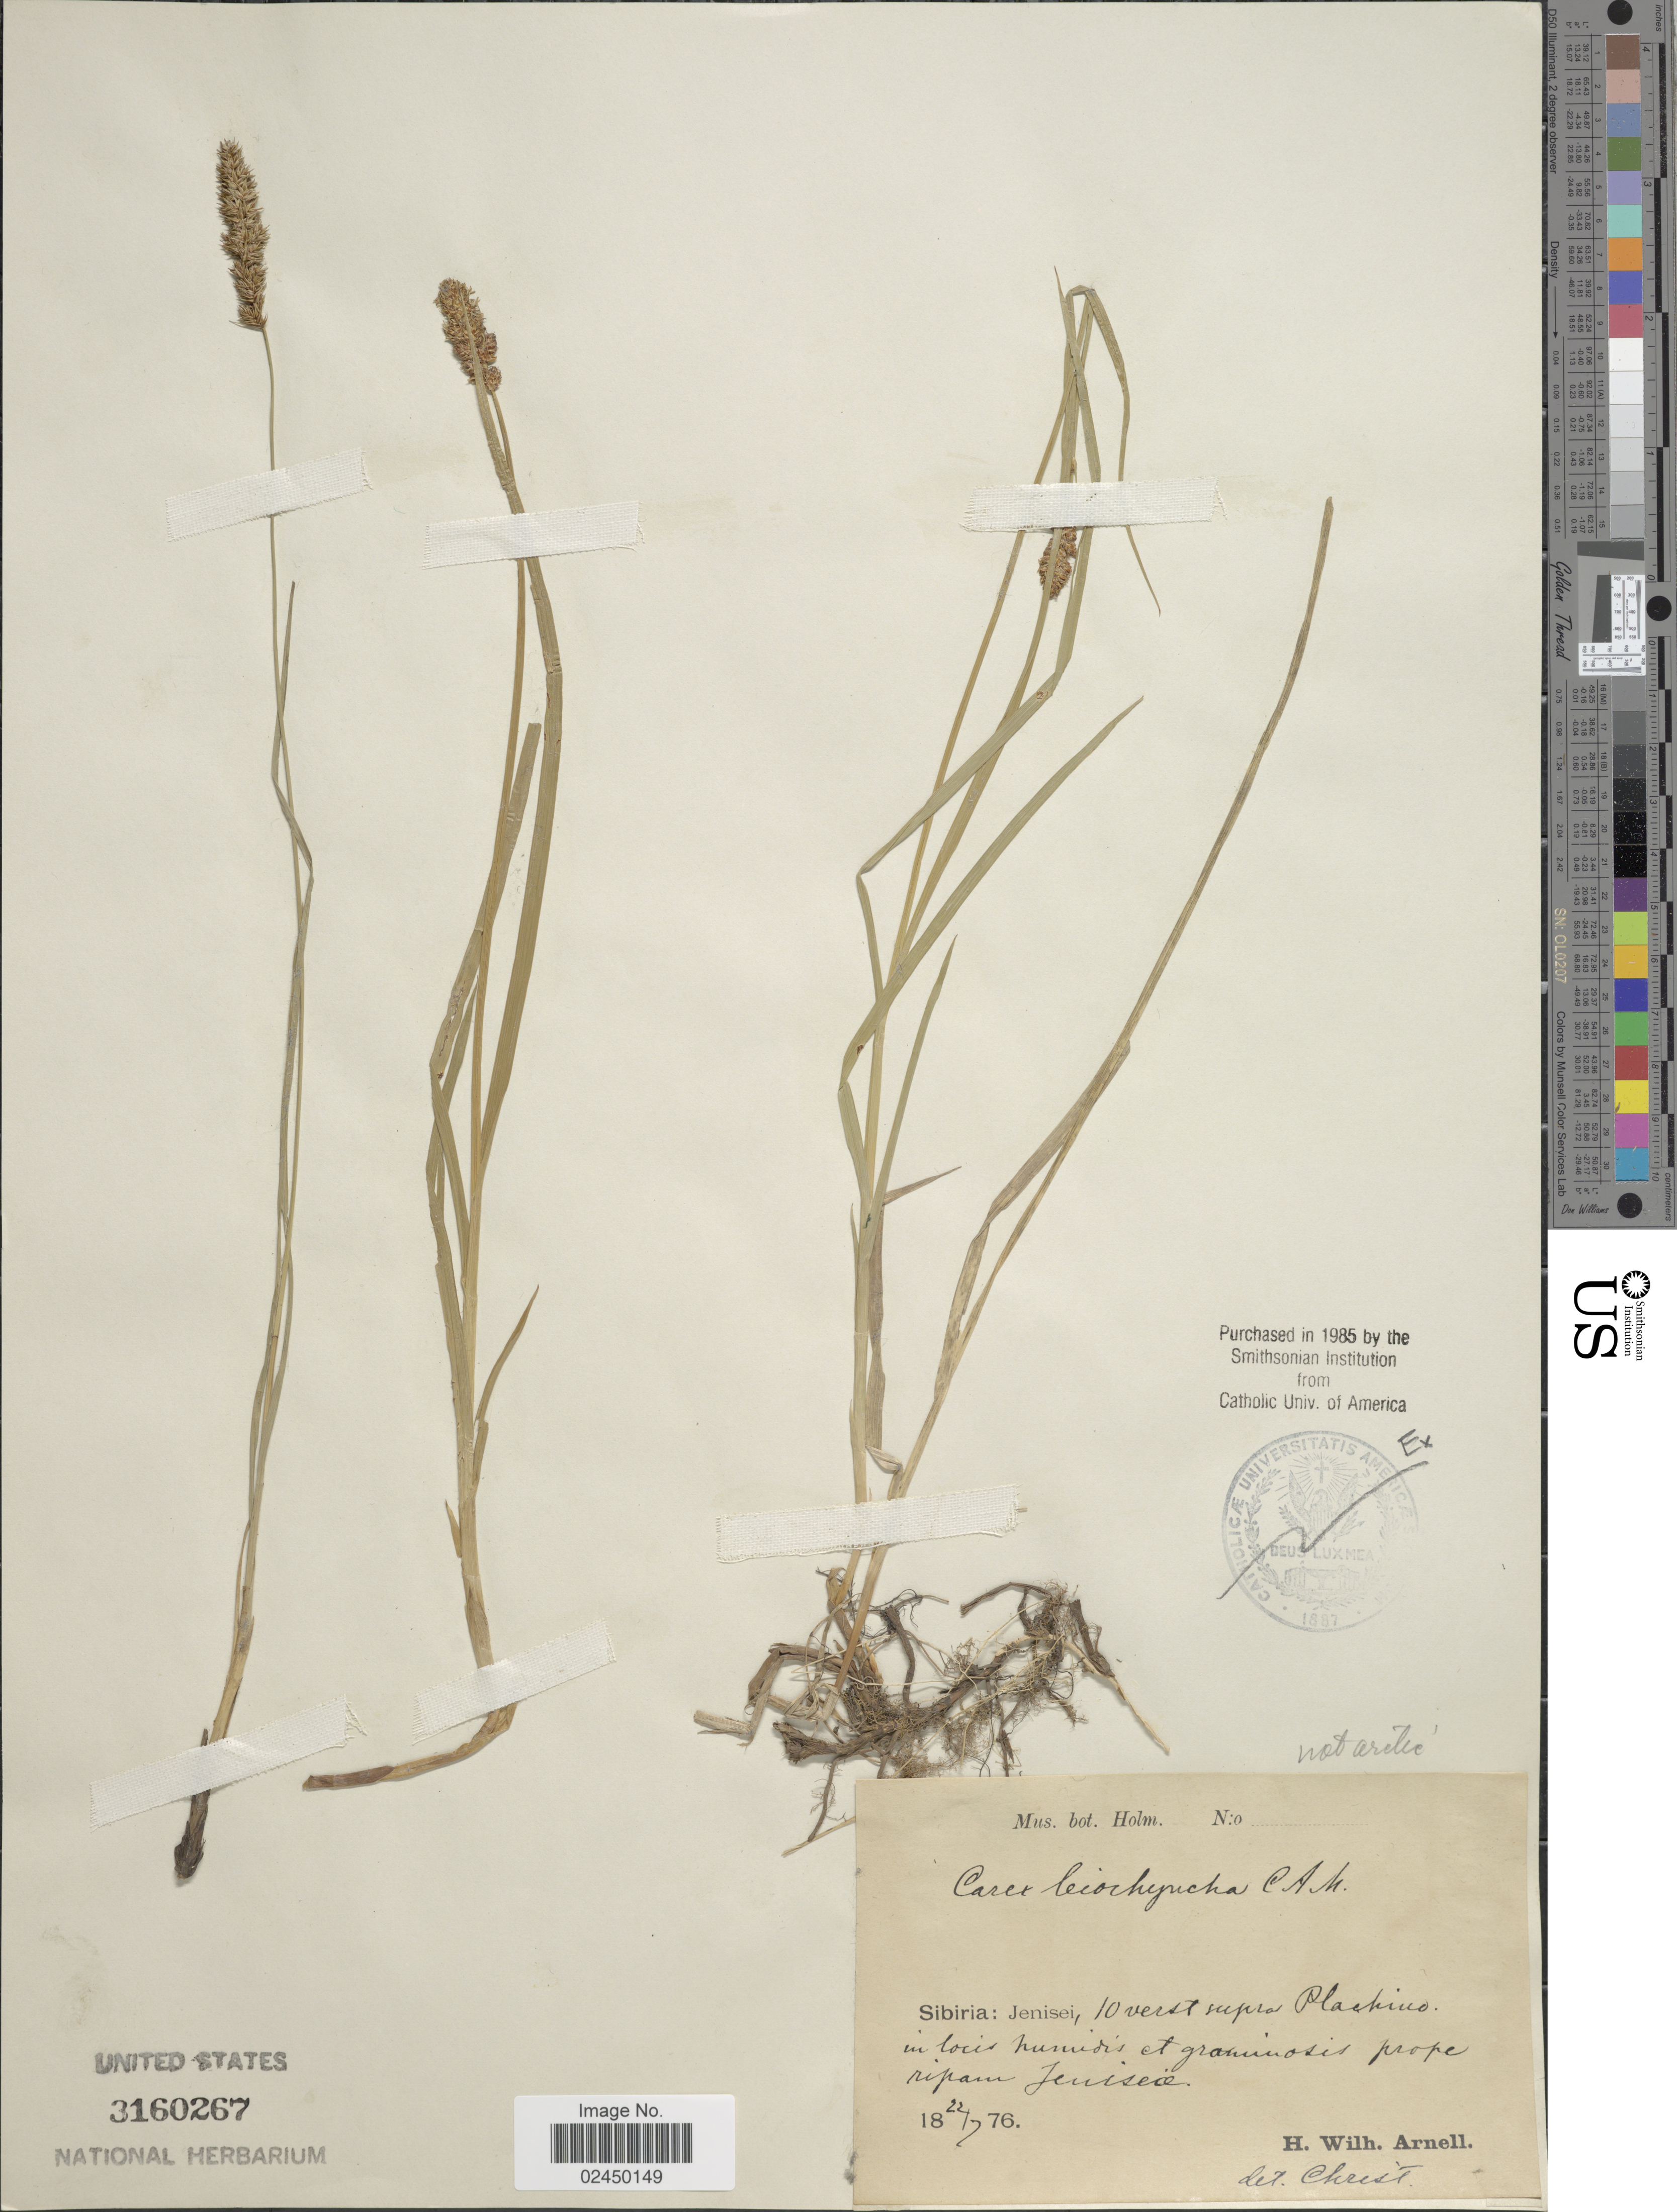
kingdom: Plantae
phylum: Tracheophyta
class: Liliopsida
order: Poales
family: Cyperaceae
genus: Carex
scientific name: Carex leiorhyncha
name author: C.A. Mey.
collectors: H. W. Arnell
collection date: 1876-07-22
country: Russian Federation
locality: Sibiria: Jenisei, 10 verst supra Plachino in locis humidis et graminosis prope ripam Jenisece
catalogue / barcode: US 3160267